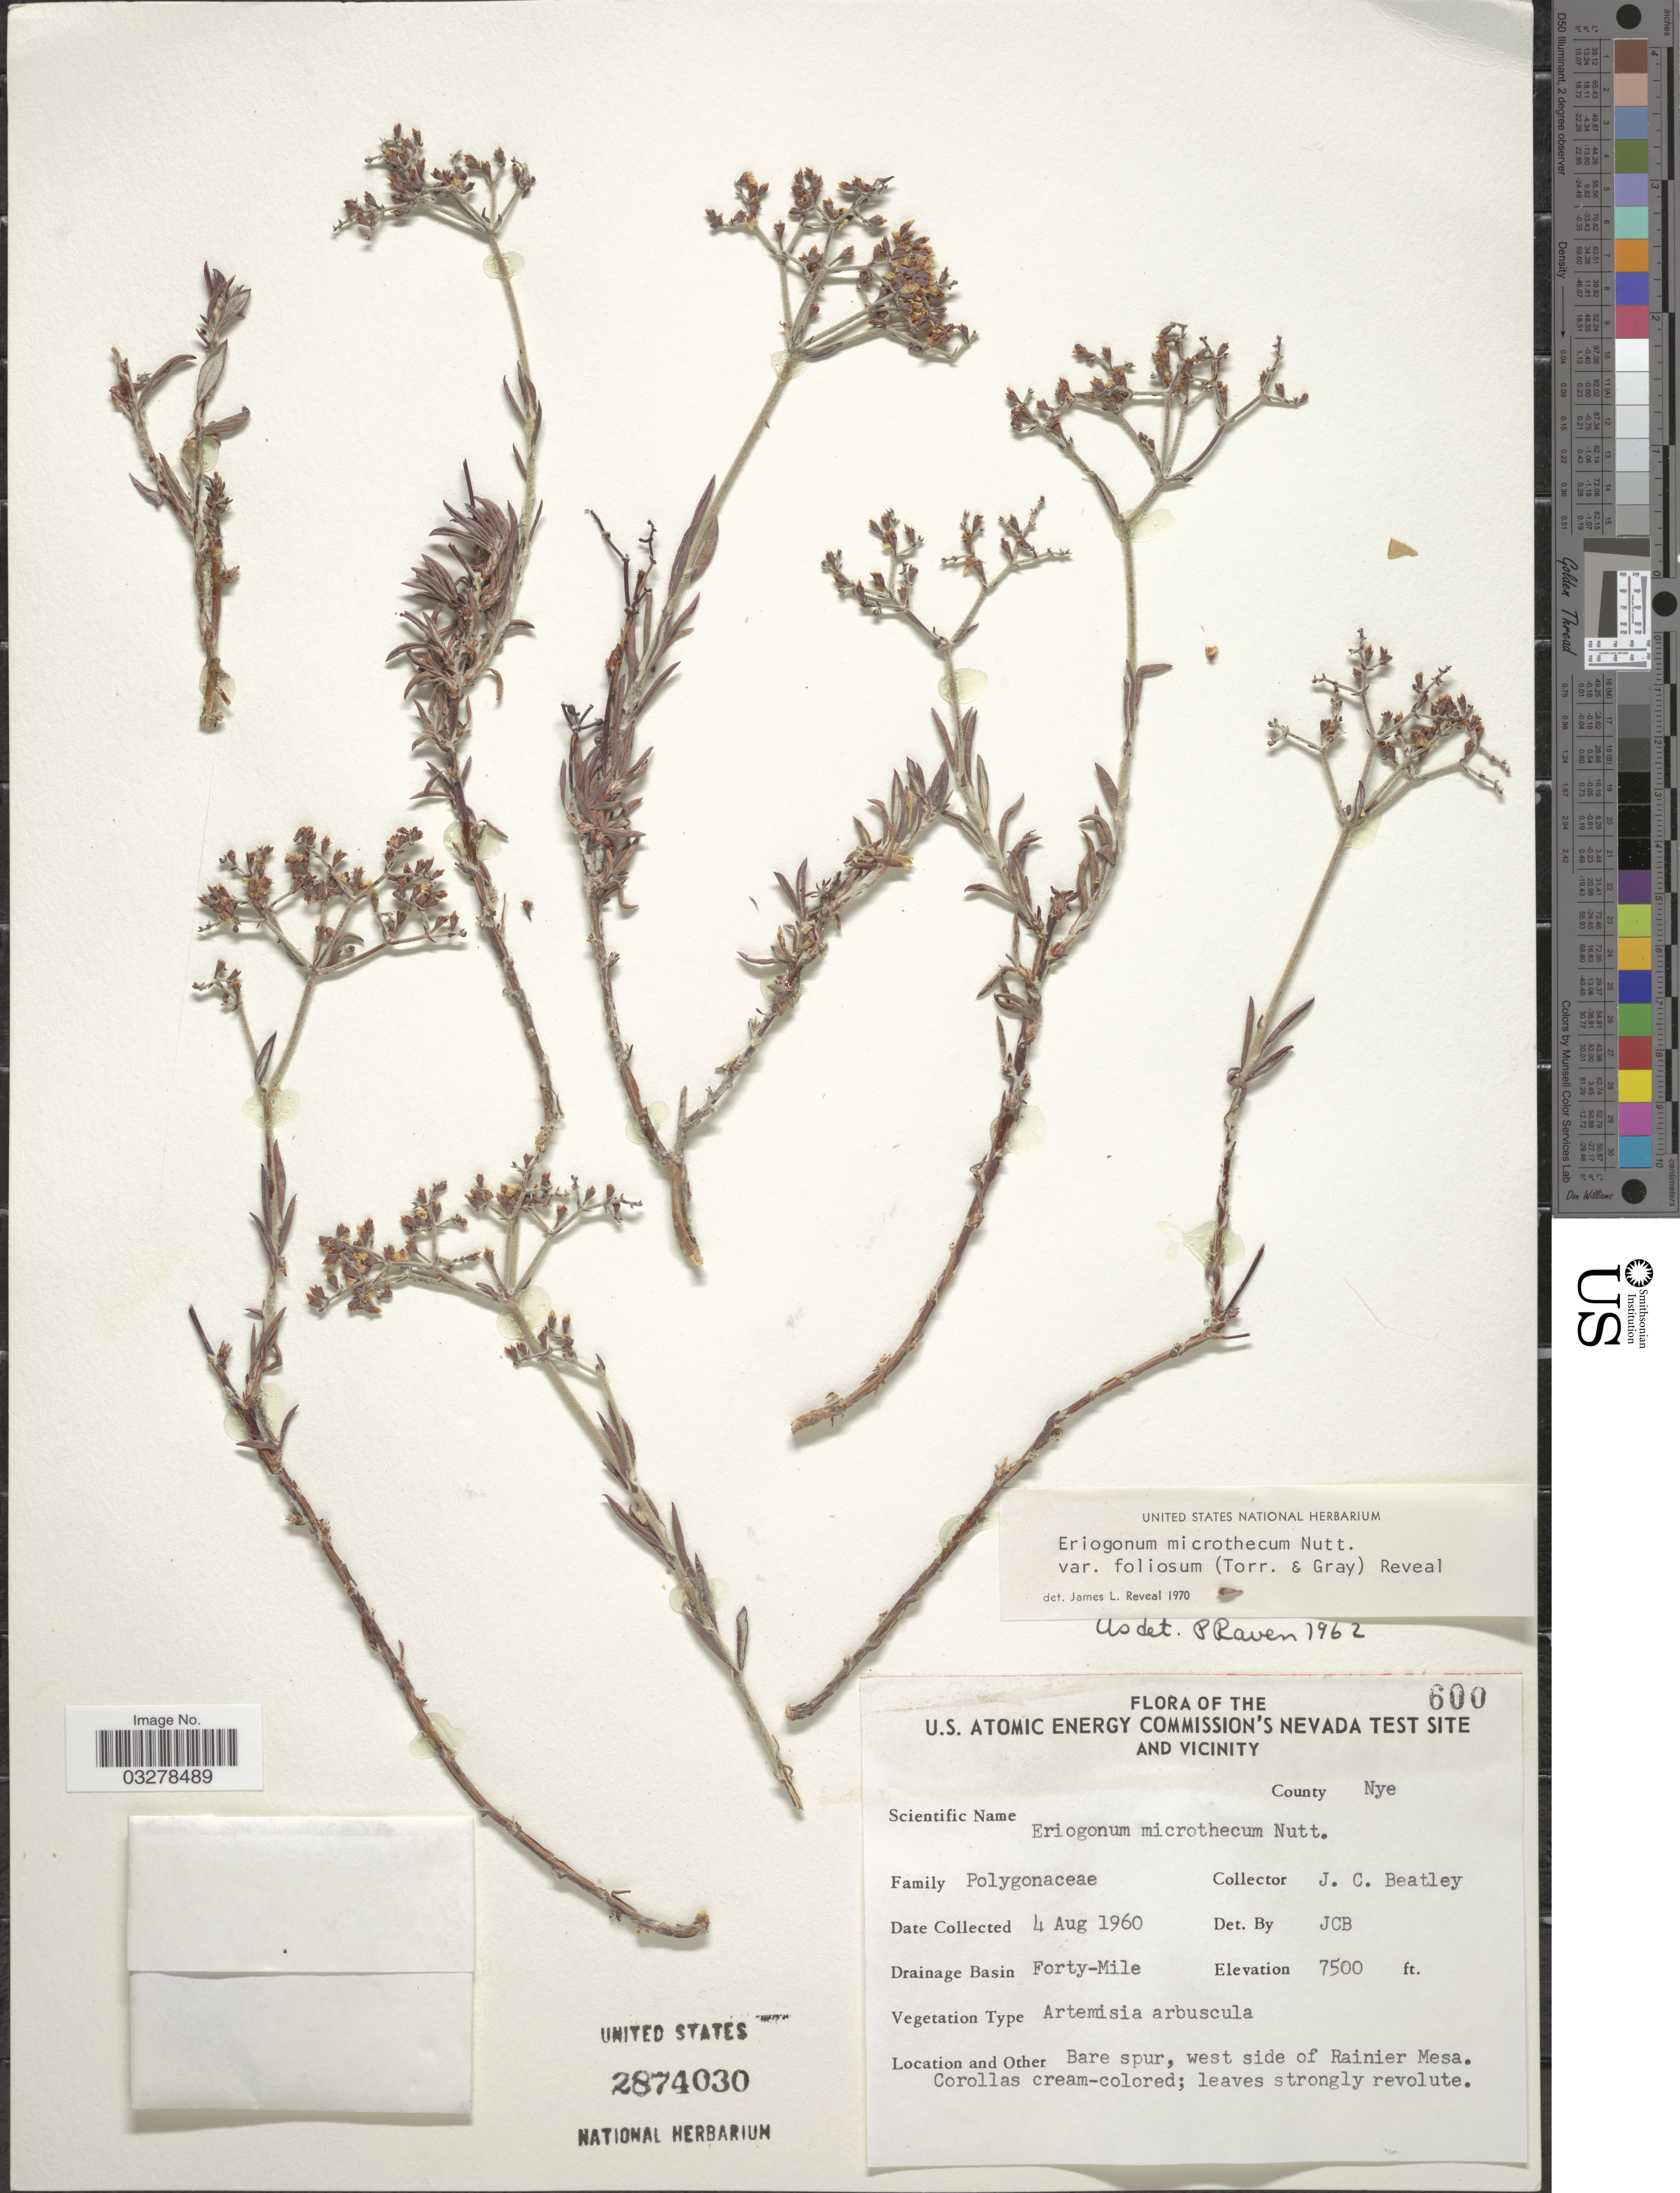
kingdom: Plantae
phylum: Tracheophyta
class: Magnoliopsida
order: Caryophyllales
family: Polygonaceae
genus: Eriogonum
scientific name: Eriogonum microtheca var. foliosum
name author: (Torr. & A. Gray) Reveal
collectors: J. C. Beatley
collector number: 600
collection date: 1960-08-04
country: United States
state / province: Nevada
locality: U.S. Atomic Energy Commission's Nevada Test Site and Vicinity. County Nye. Drainage Basin Forty-Mile. West side of Rainier Mesa.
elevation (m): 2286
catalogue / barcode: US 2874030